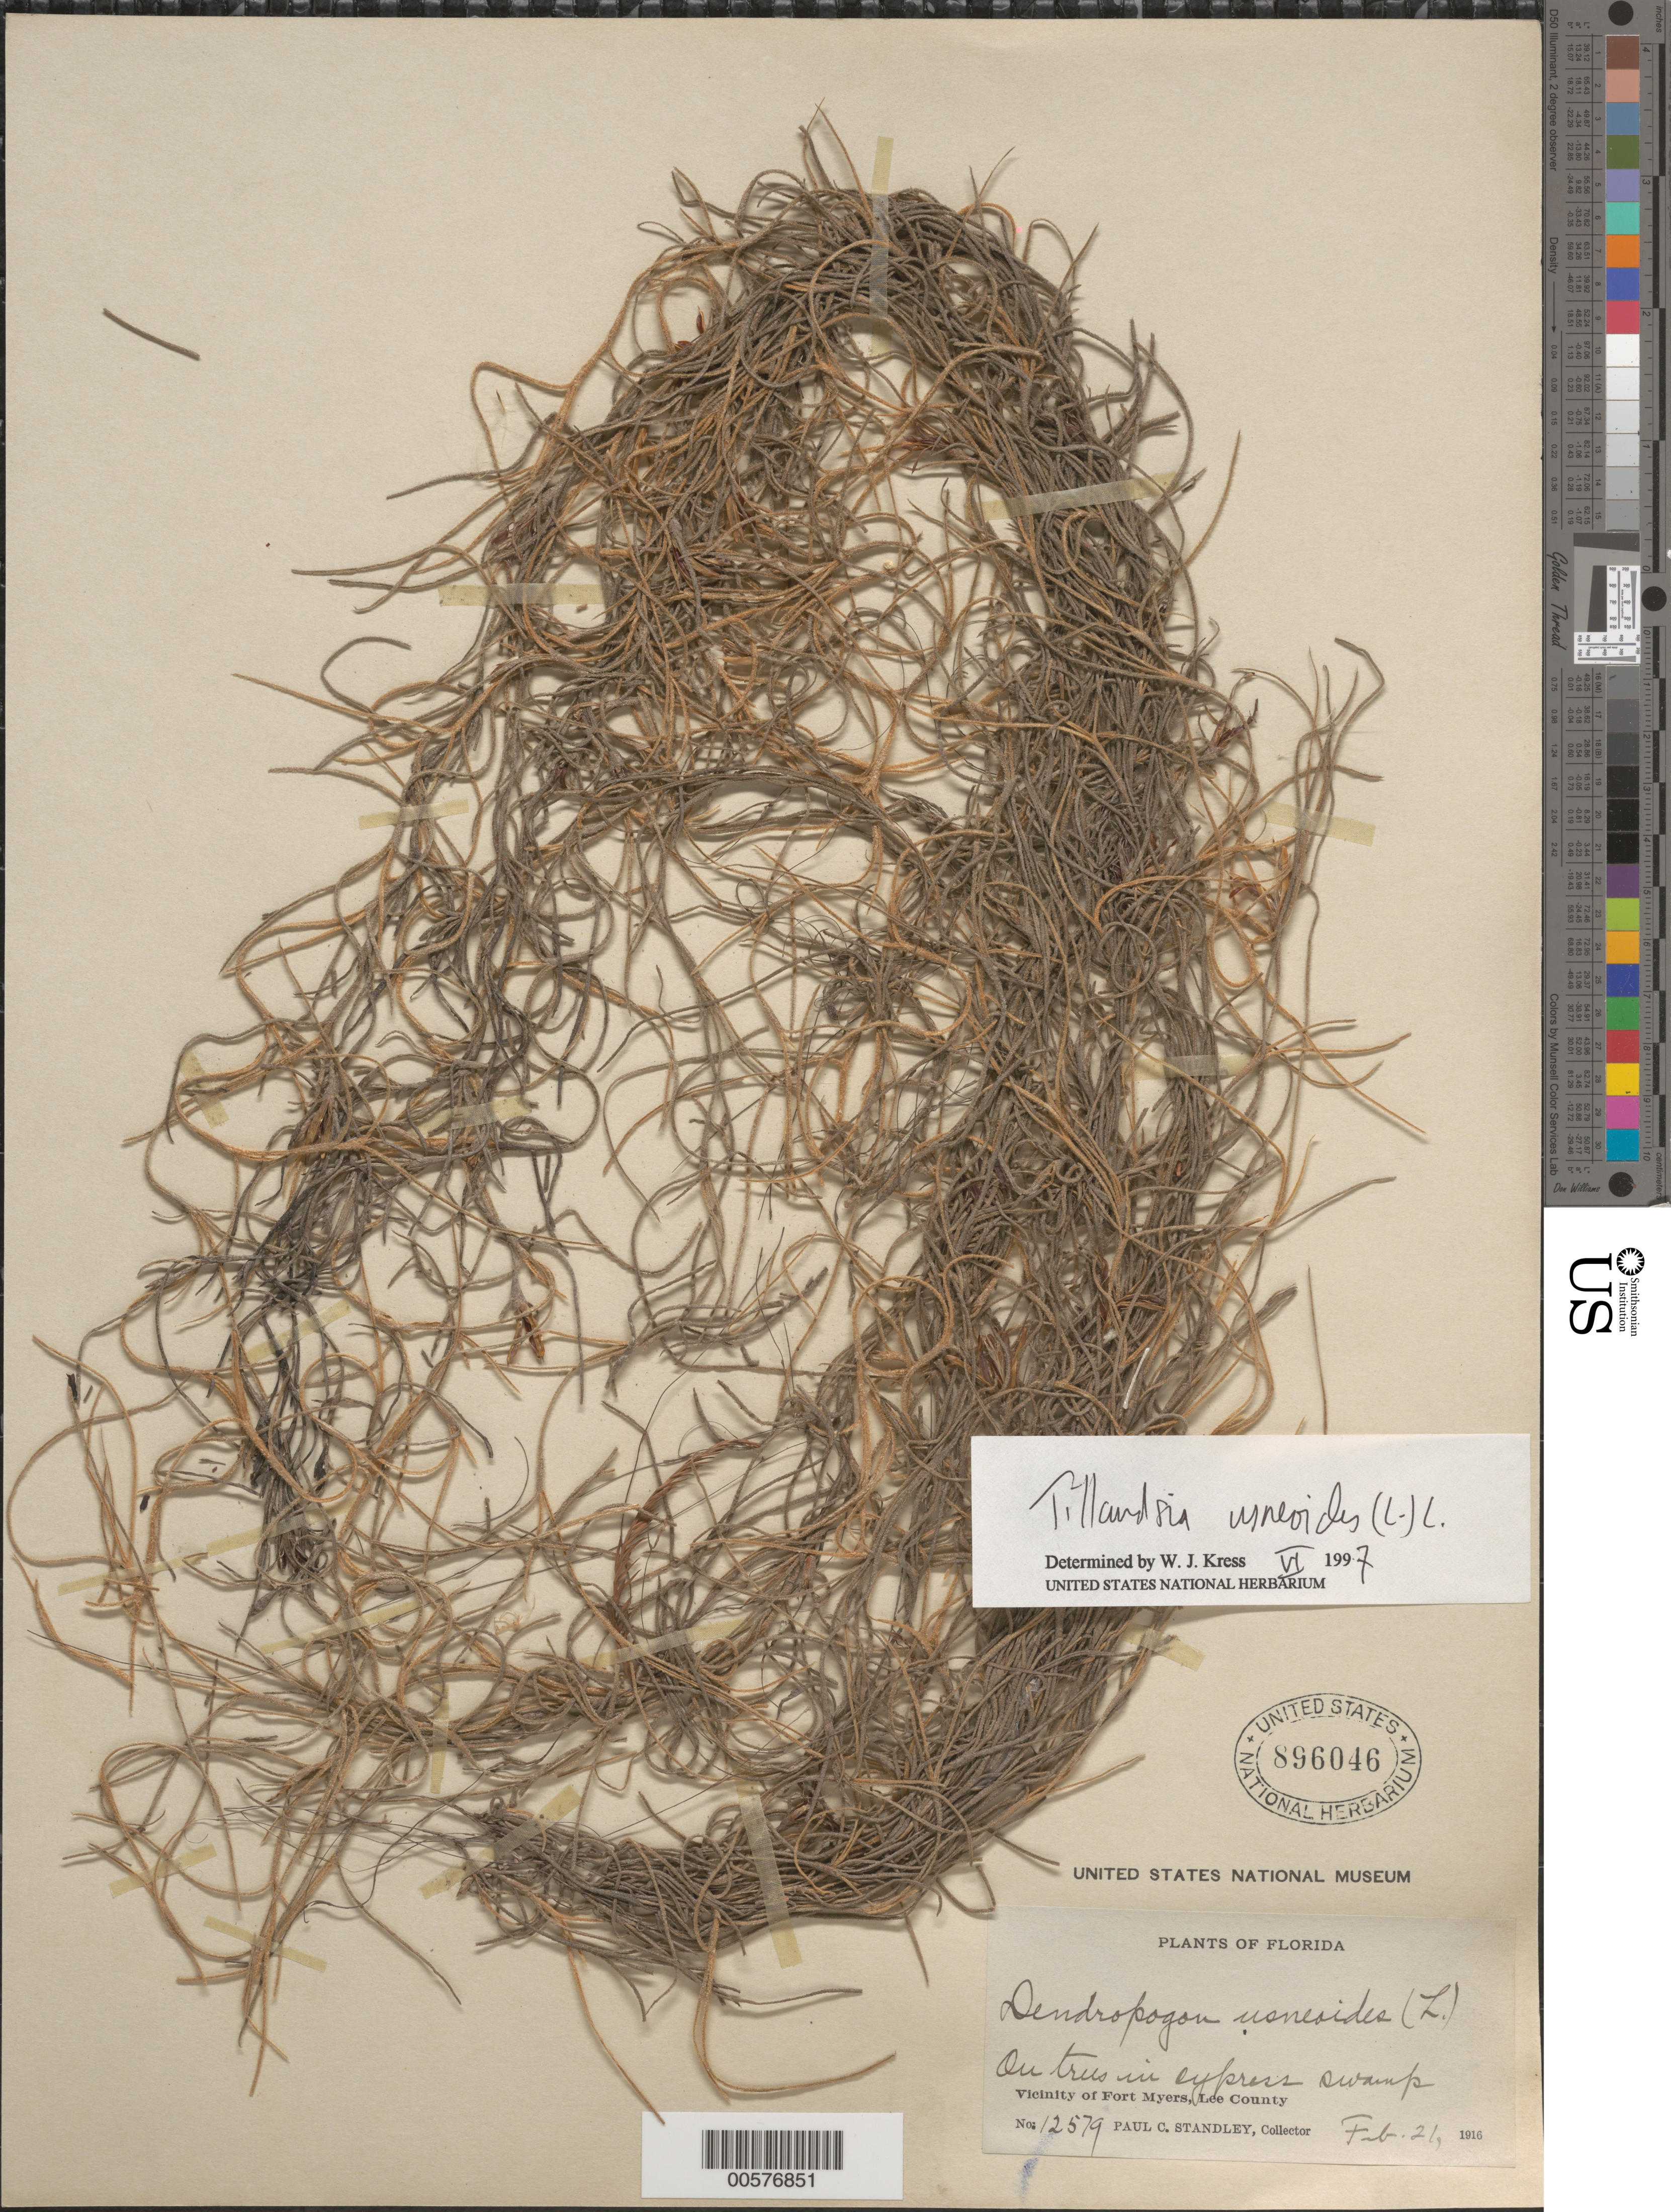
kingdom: Plantae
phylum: Tracheophyta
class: Liliopsida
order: Poales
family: Bromeliaceae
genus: Tillandsia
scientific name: Tillandsia usneoides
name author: (L.) L.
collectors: P. C. Standley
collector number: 12579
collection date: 1916-02-21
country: United States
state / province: Florida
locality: Vicinity of Fort Myers, Lee County.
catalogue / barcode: US 896046